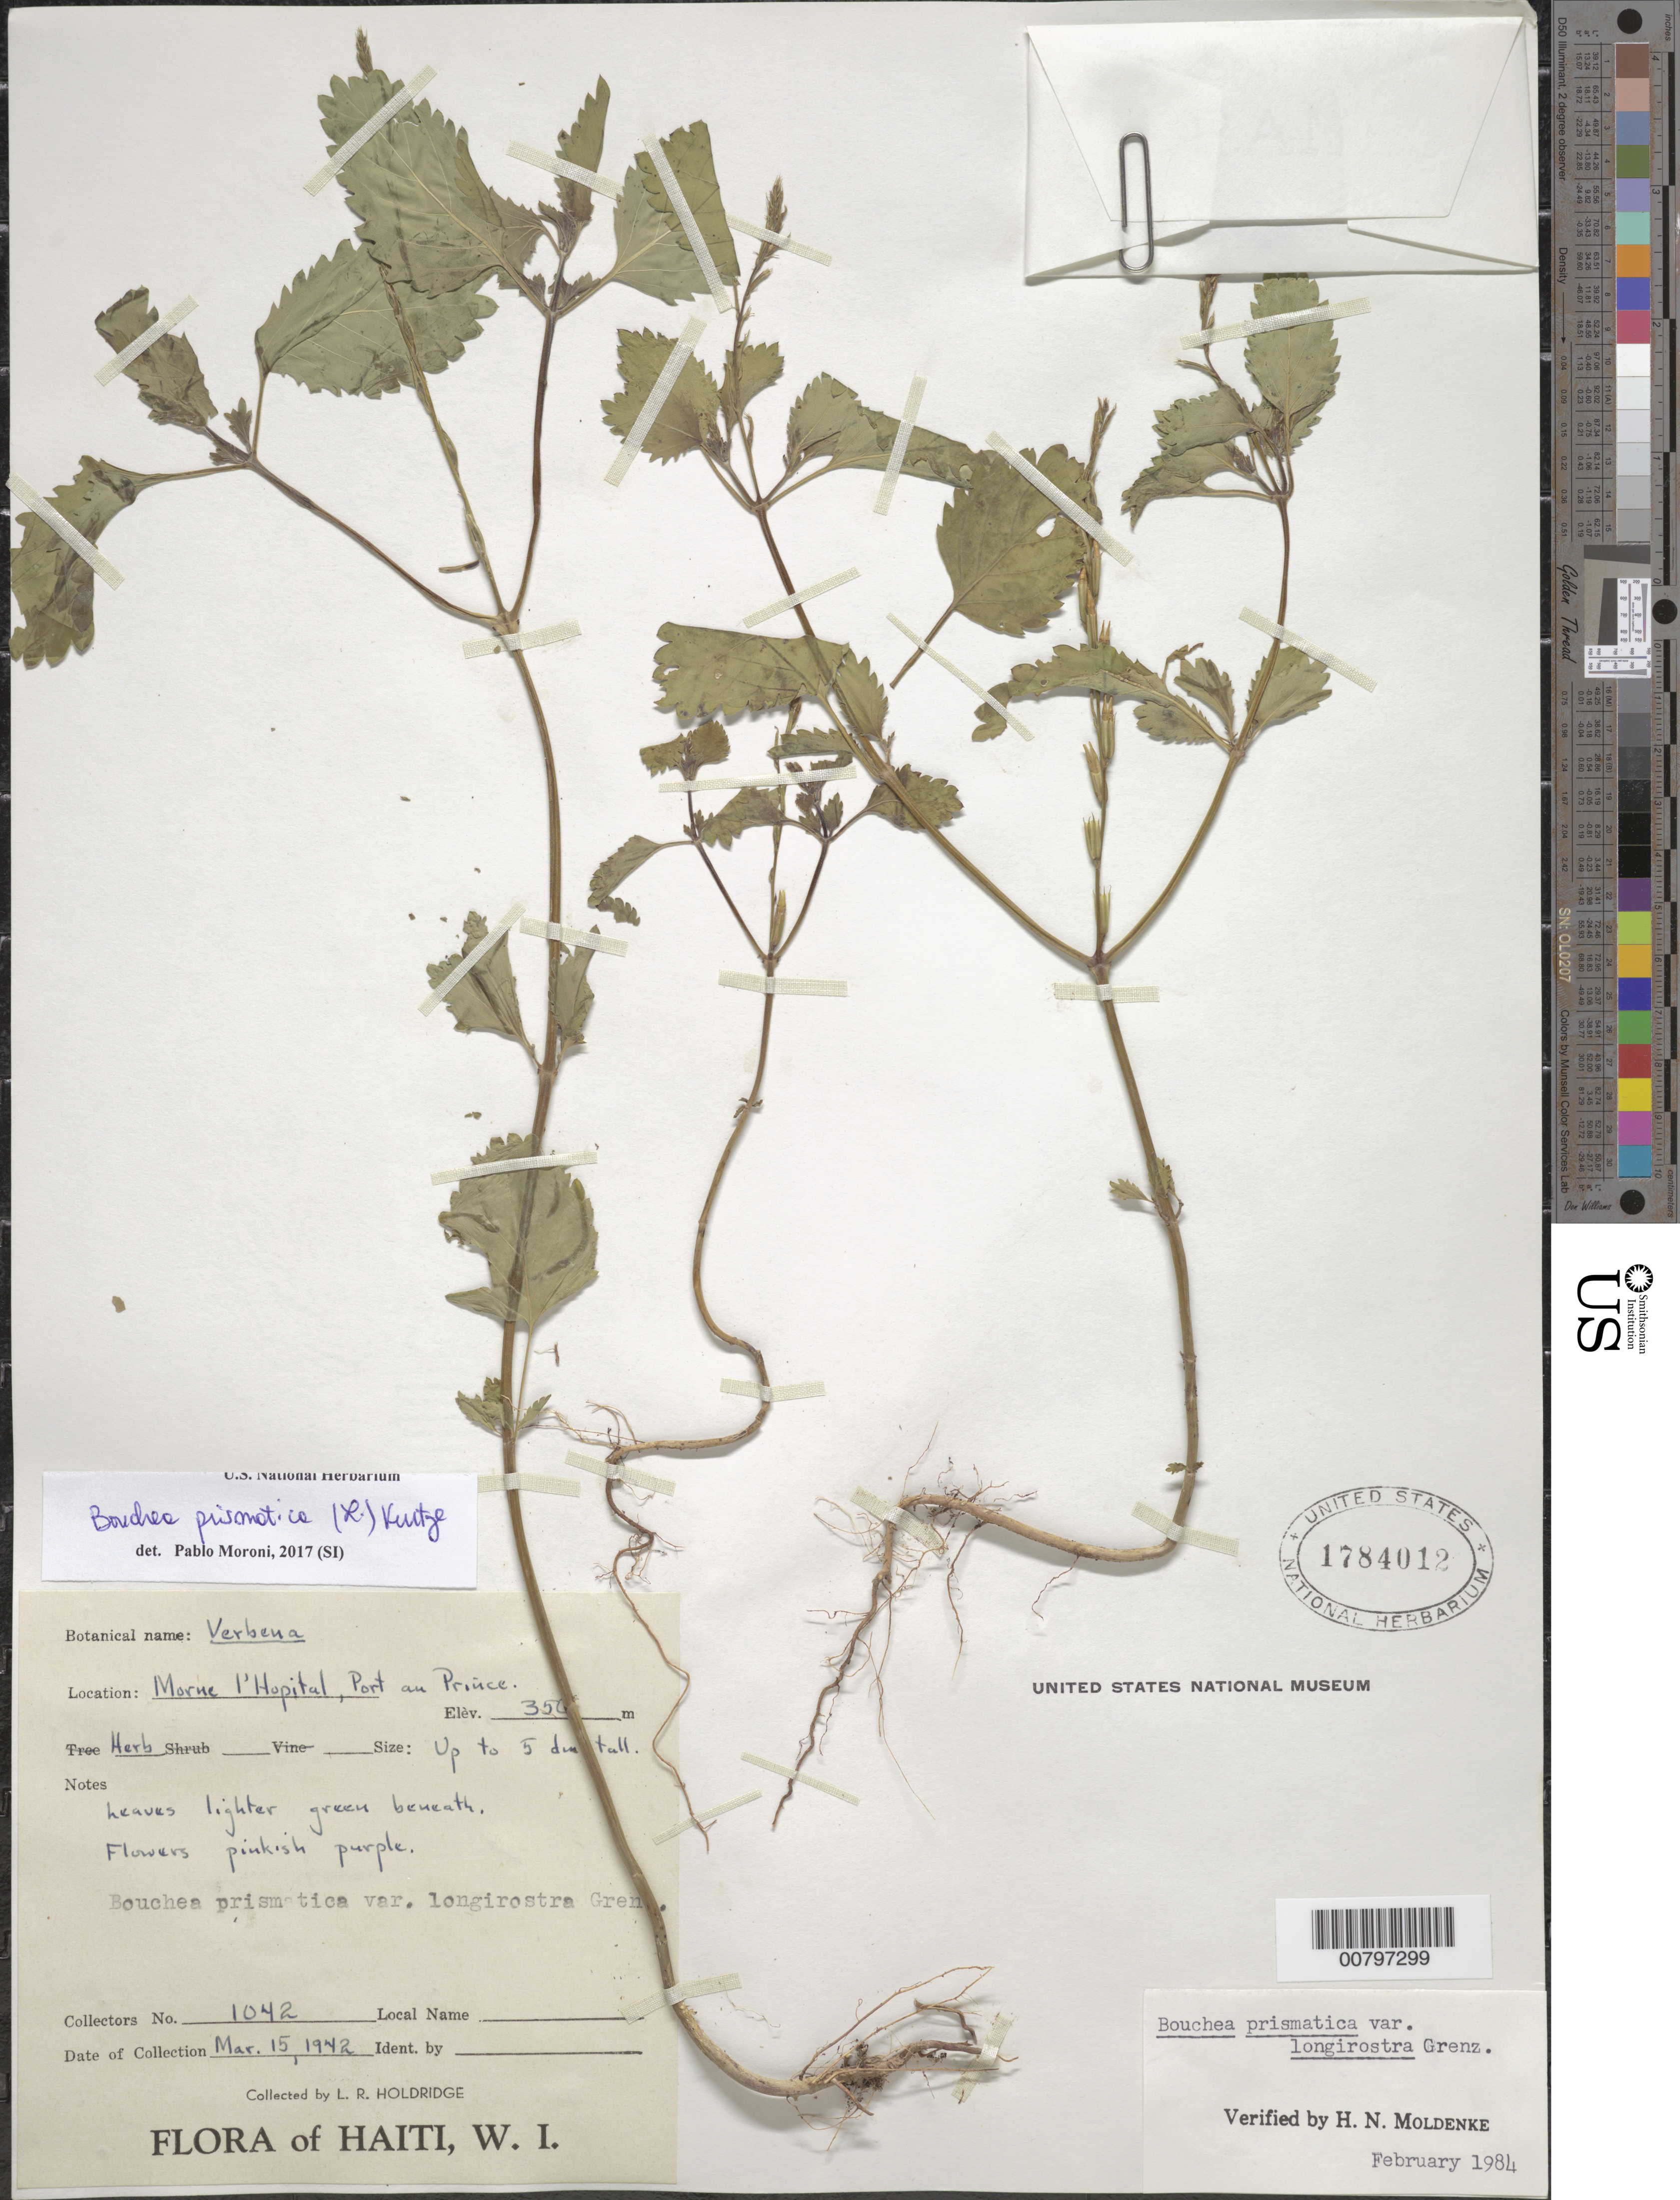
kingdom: Plantae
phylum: Tracheophyta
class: Magnoliopsida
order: Lamiales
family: Verbenaceae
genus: Bouchea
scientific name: Bouchea prismatica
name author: (L.) Kuntze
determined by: Moldenke, H. N.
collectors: L. Holdridge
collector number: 1042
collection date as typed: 15 Mar 1942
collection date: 1942-03-15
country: Haiti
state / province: Ouest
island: Hispaniola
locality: Morne l'Hopital, Port au Prince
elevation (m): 350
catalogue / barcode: US 1784012